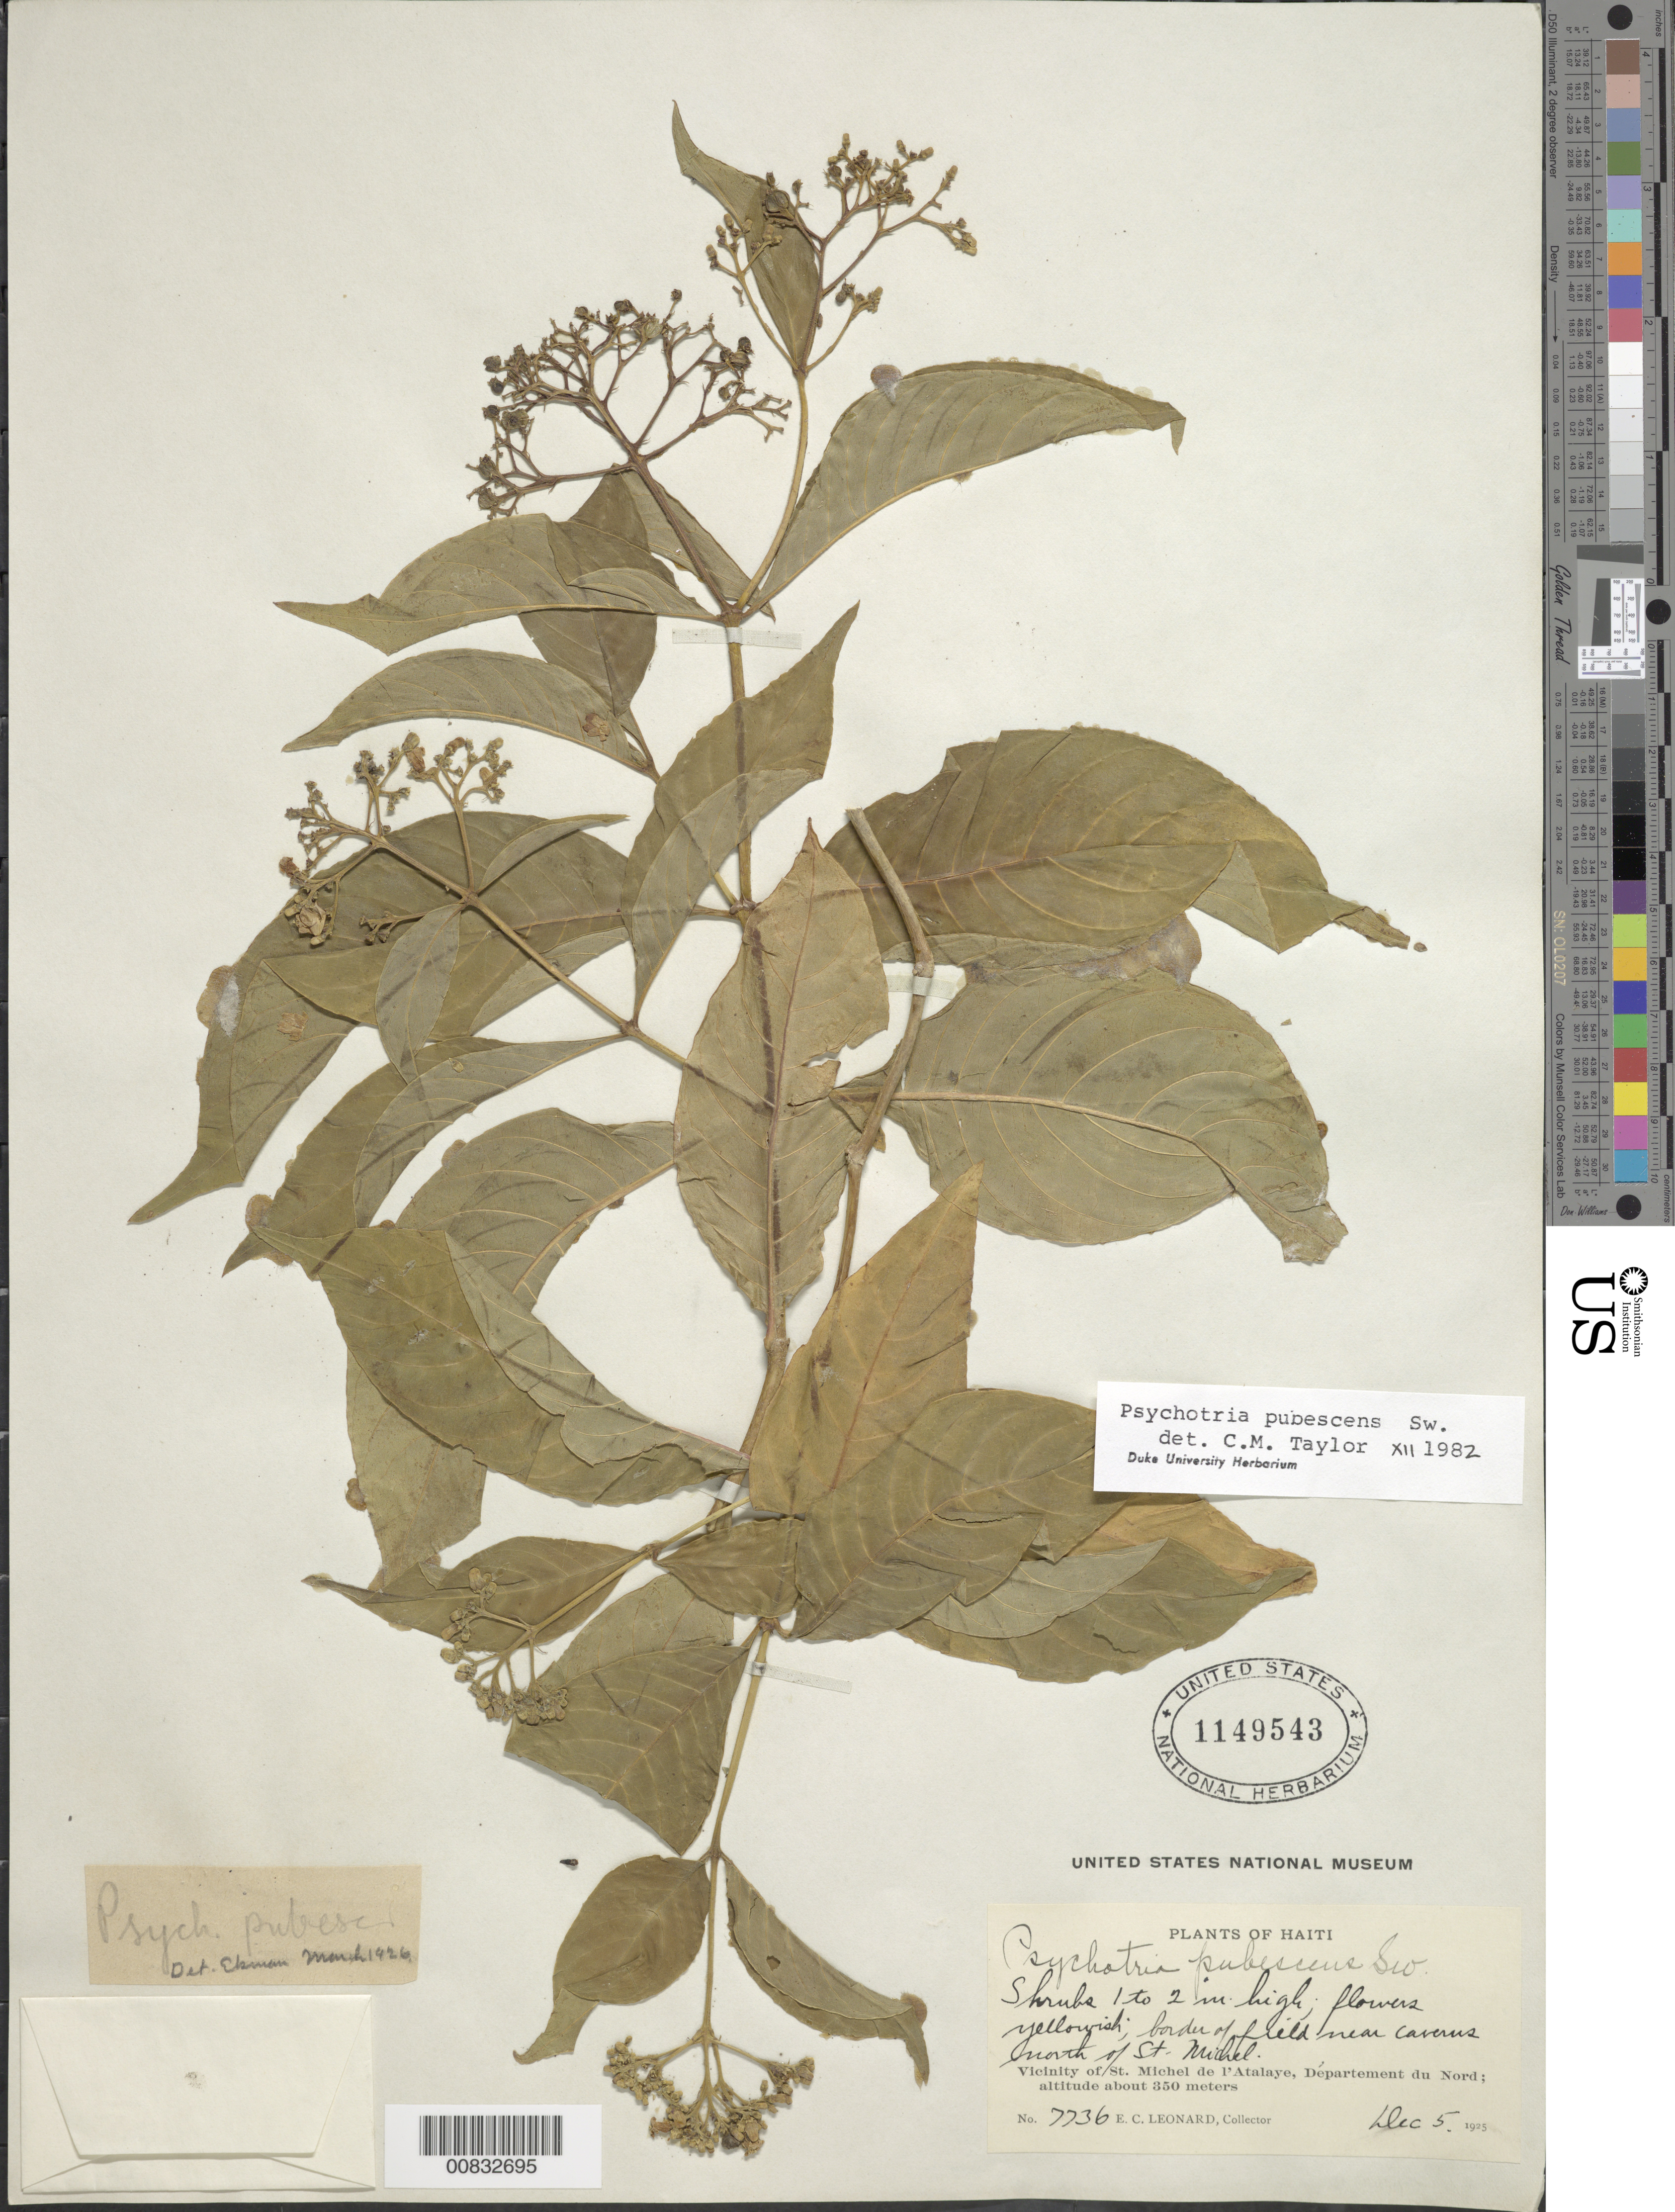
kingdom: Plantae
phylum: Tracheophyta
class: Magnoliopsida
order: Gentianales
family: Rubiaceae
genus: Psychotria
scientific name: Psychotria pubescens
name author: Sw.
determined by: Taylor, Charlotte M.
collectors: E. C. Leonard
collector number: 7736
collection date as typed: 05 Dec 1925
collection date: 1925-12-05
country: Haiti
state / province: Artibonite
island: Hispaniola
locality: Vicinity of St. Michel de l'Atalaye, N of town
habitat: Border of field near caverns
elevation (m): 350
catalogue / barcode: US 1149543